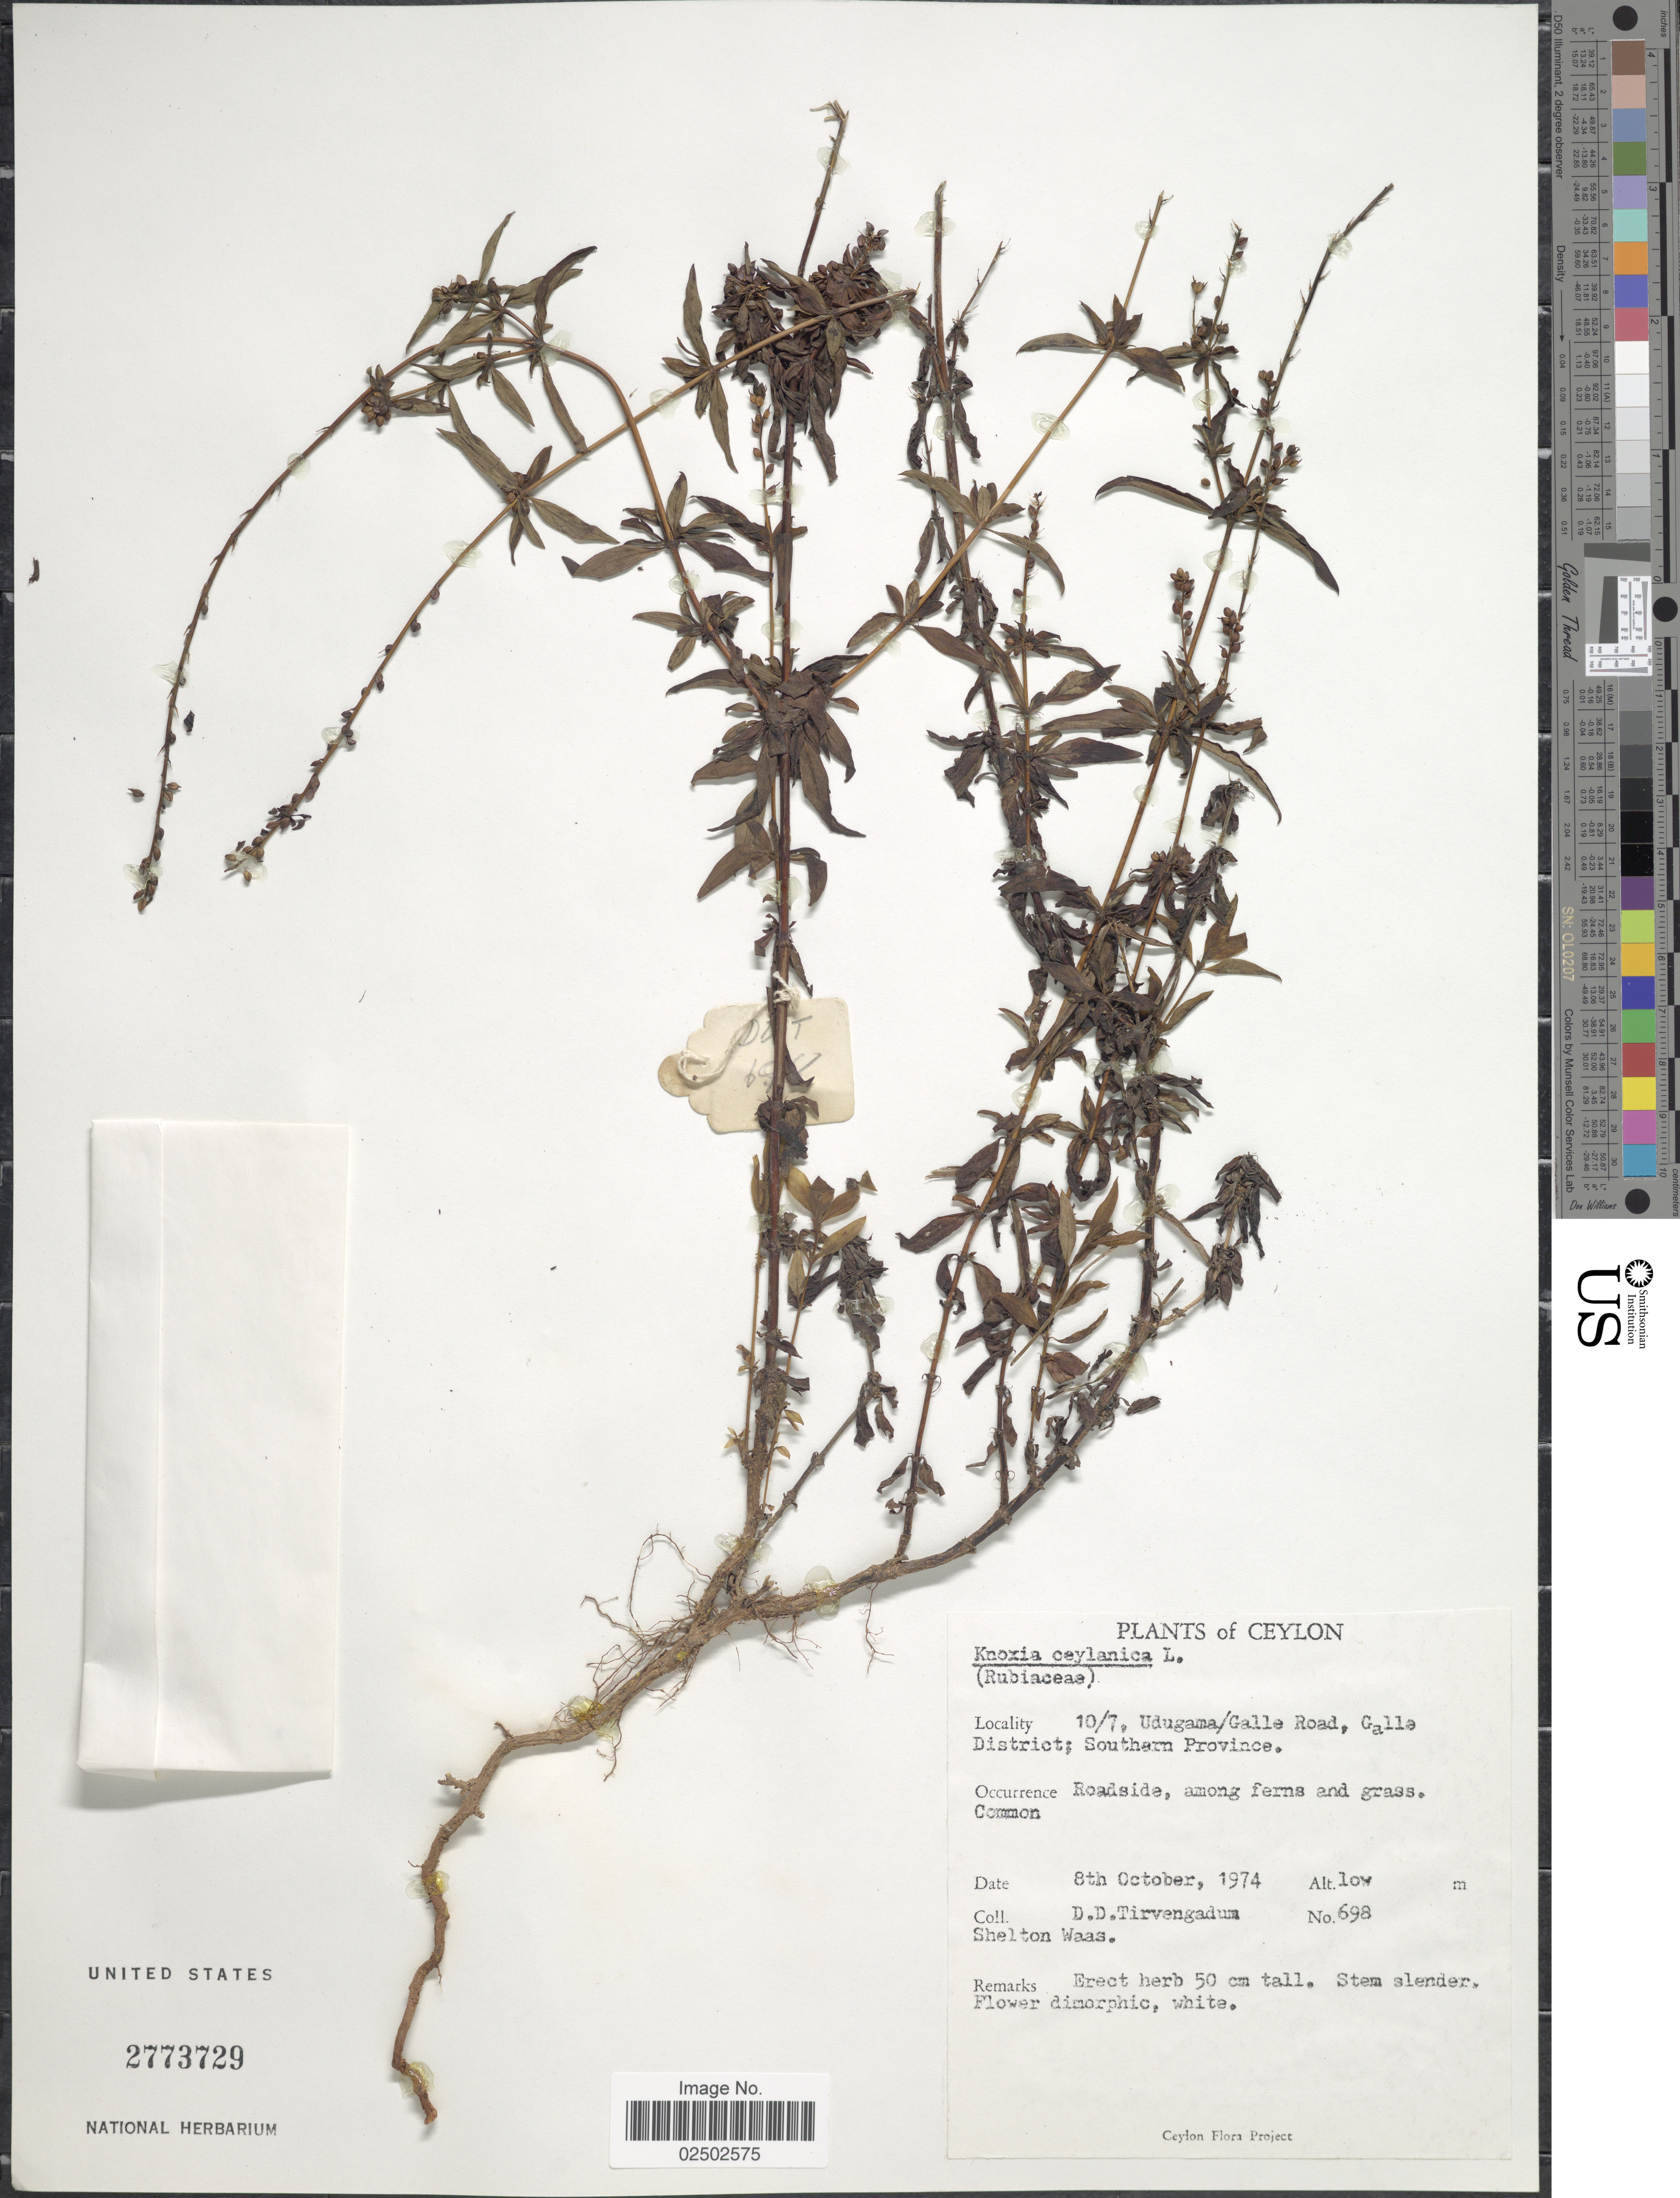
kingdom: Plantae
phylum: Tracheophyta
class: Magnoliopsida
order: Gentianales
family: Rubiaceae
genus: Knoxia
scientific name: Knoxia zeylanica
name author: L.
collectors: D. Tirvengadum & S. Waas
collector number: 698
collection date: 1974-10-08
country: Sri Lanka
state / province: Southern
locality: Ceylon, 10/7, Udugama/Galle Road, Galle District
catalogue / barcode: US 2773729